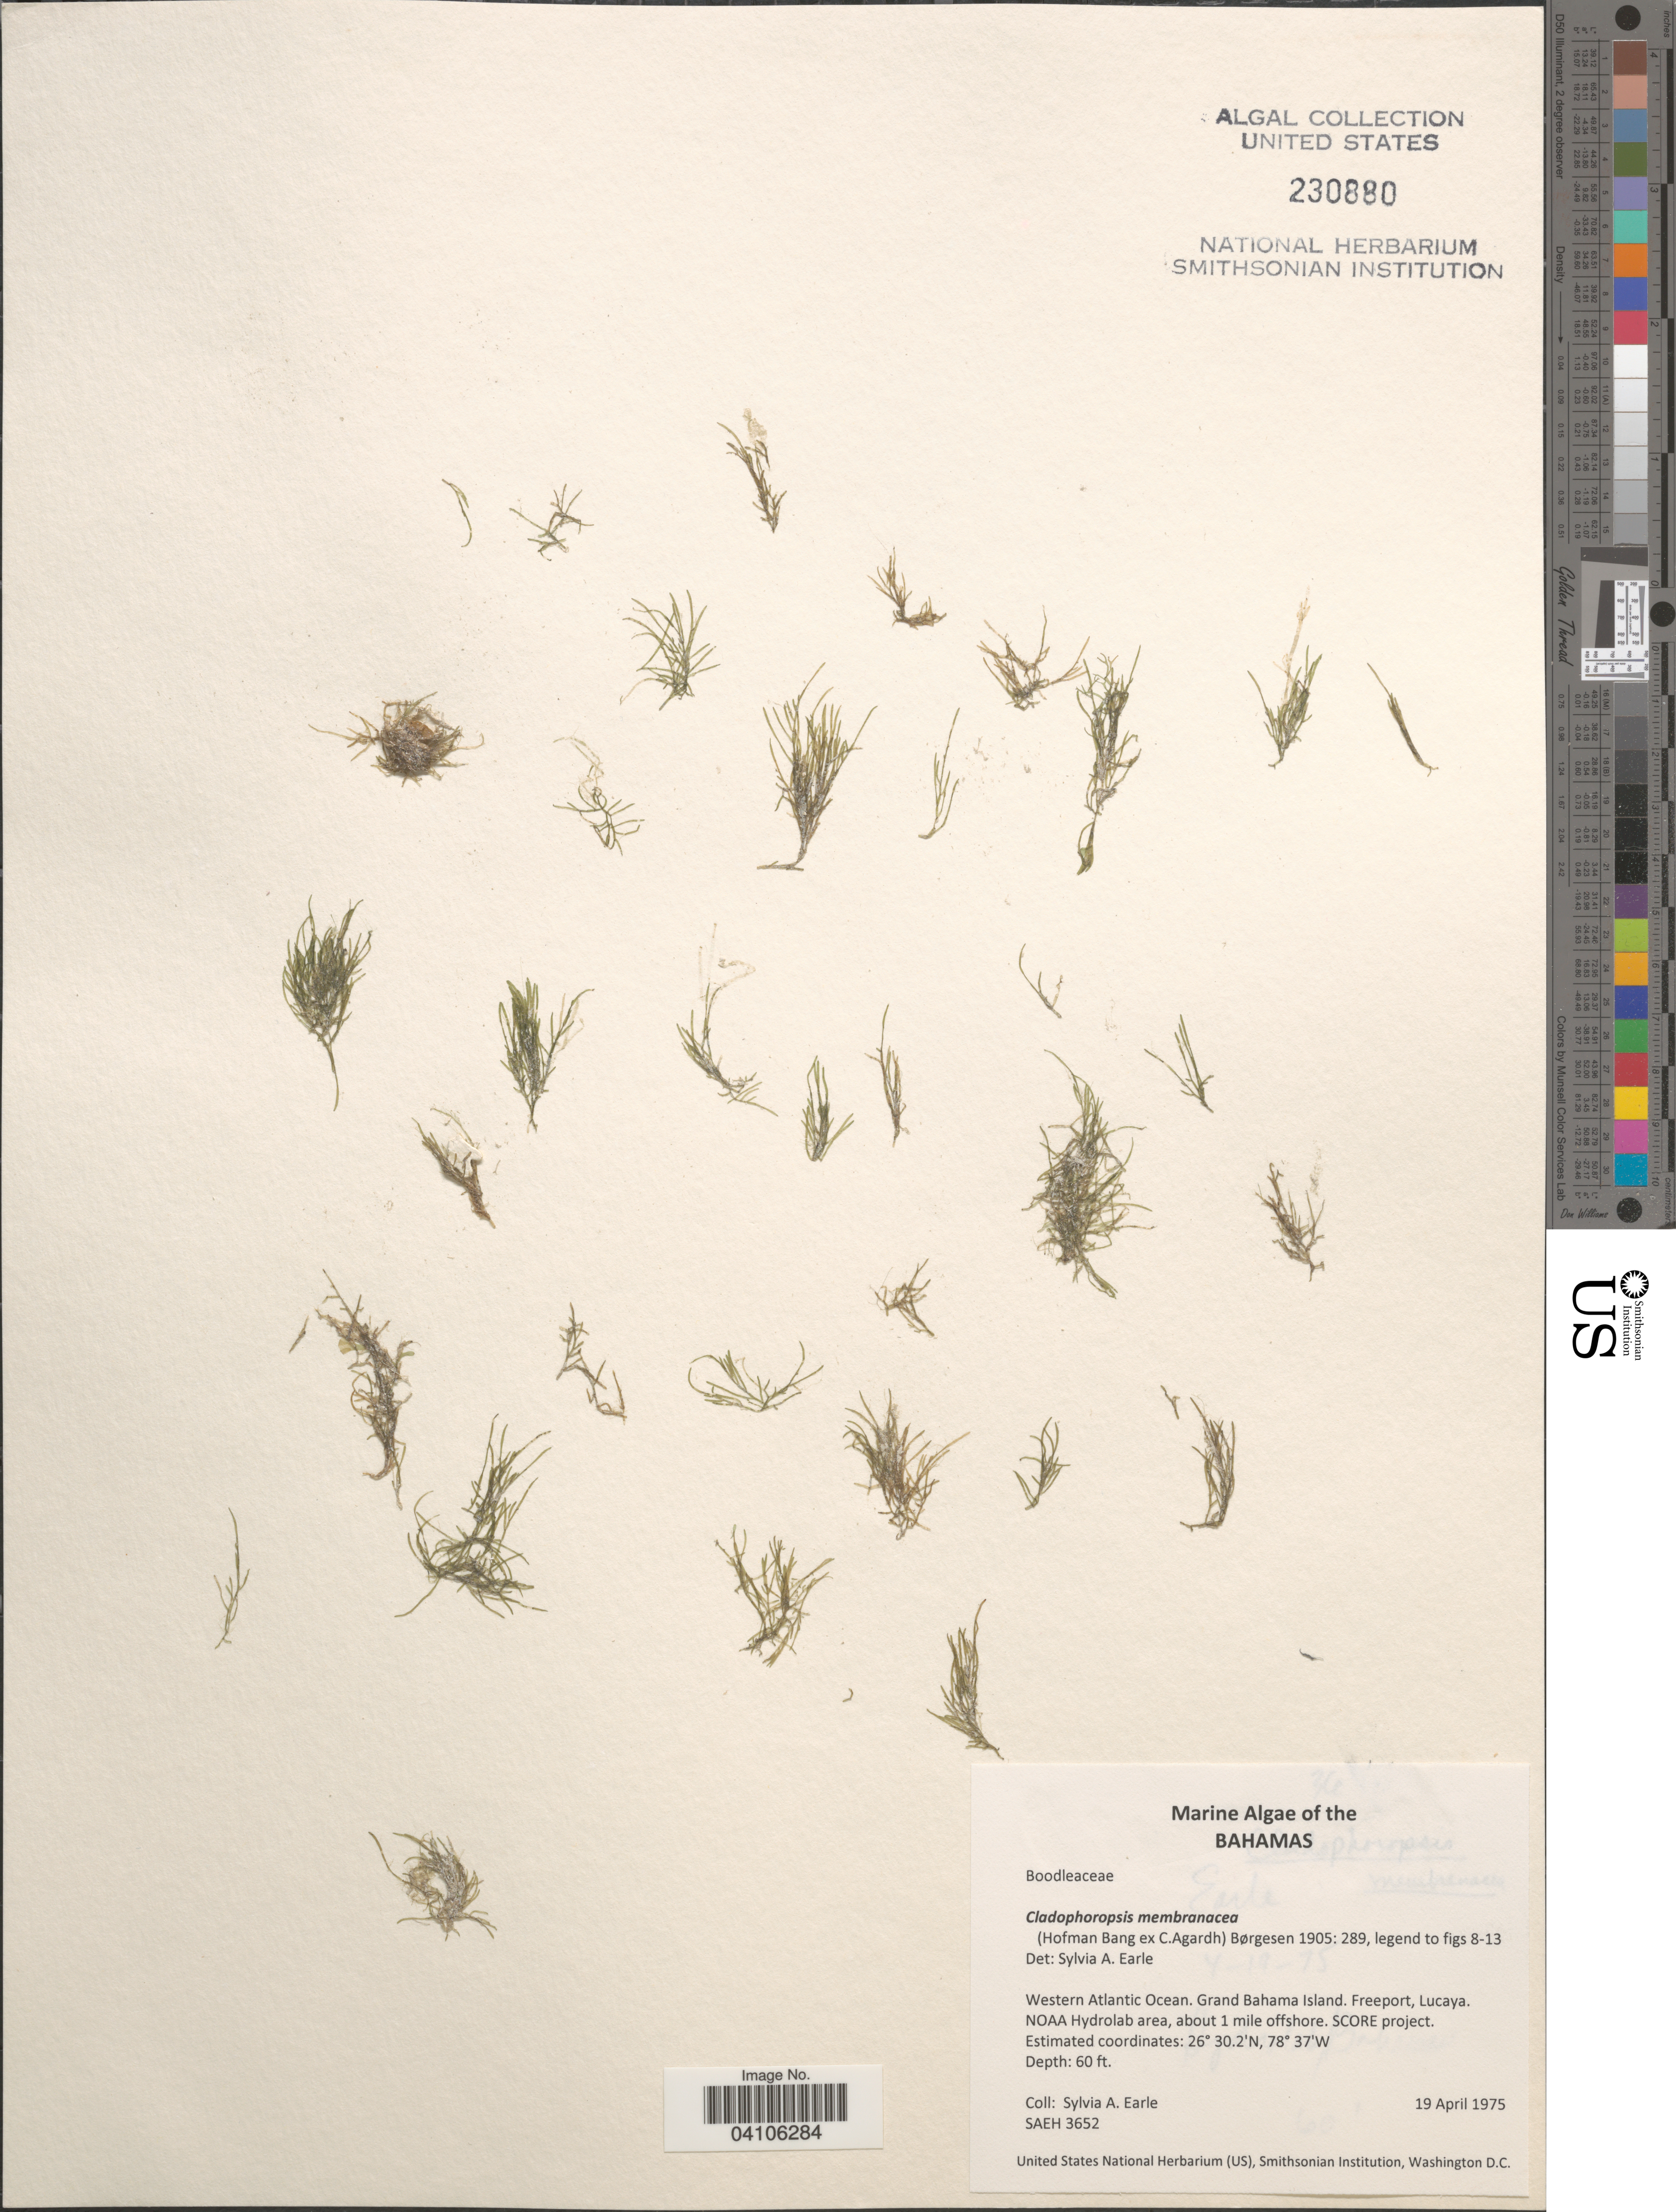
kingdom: Plantae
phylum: Chlorophyta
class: Ulvophyceae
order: Siphonocladales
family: Boodleaceae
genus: Cladophoropsis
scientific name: Cladophoropsis membranacea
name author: (Hofman-Bang) Børgesen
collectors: S. A. Earle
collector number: SAEH3652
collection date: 1975-04-19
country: Bahamas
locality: Western Atlantic Ocean. Grand Bahama Island. Freeport, Lucaya. NOAA Hydrolab area, about 1 mile offshore. SCORE project.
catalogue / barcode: US 230880